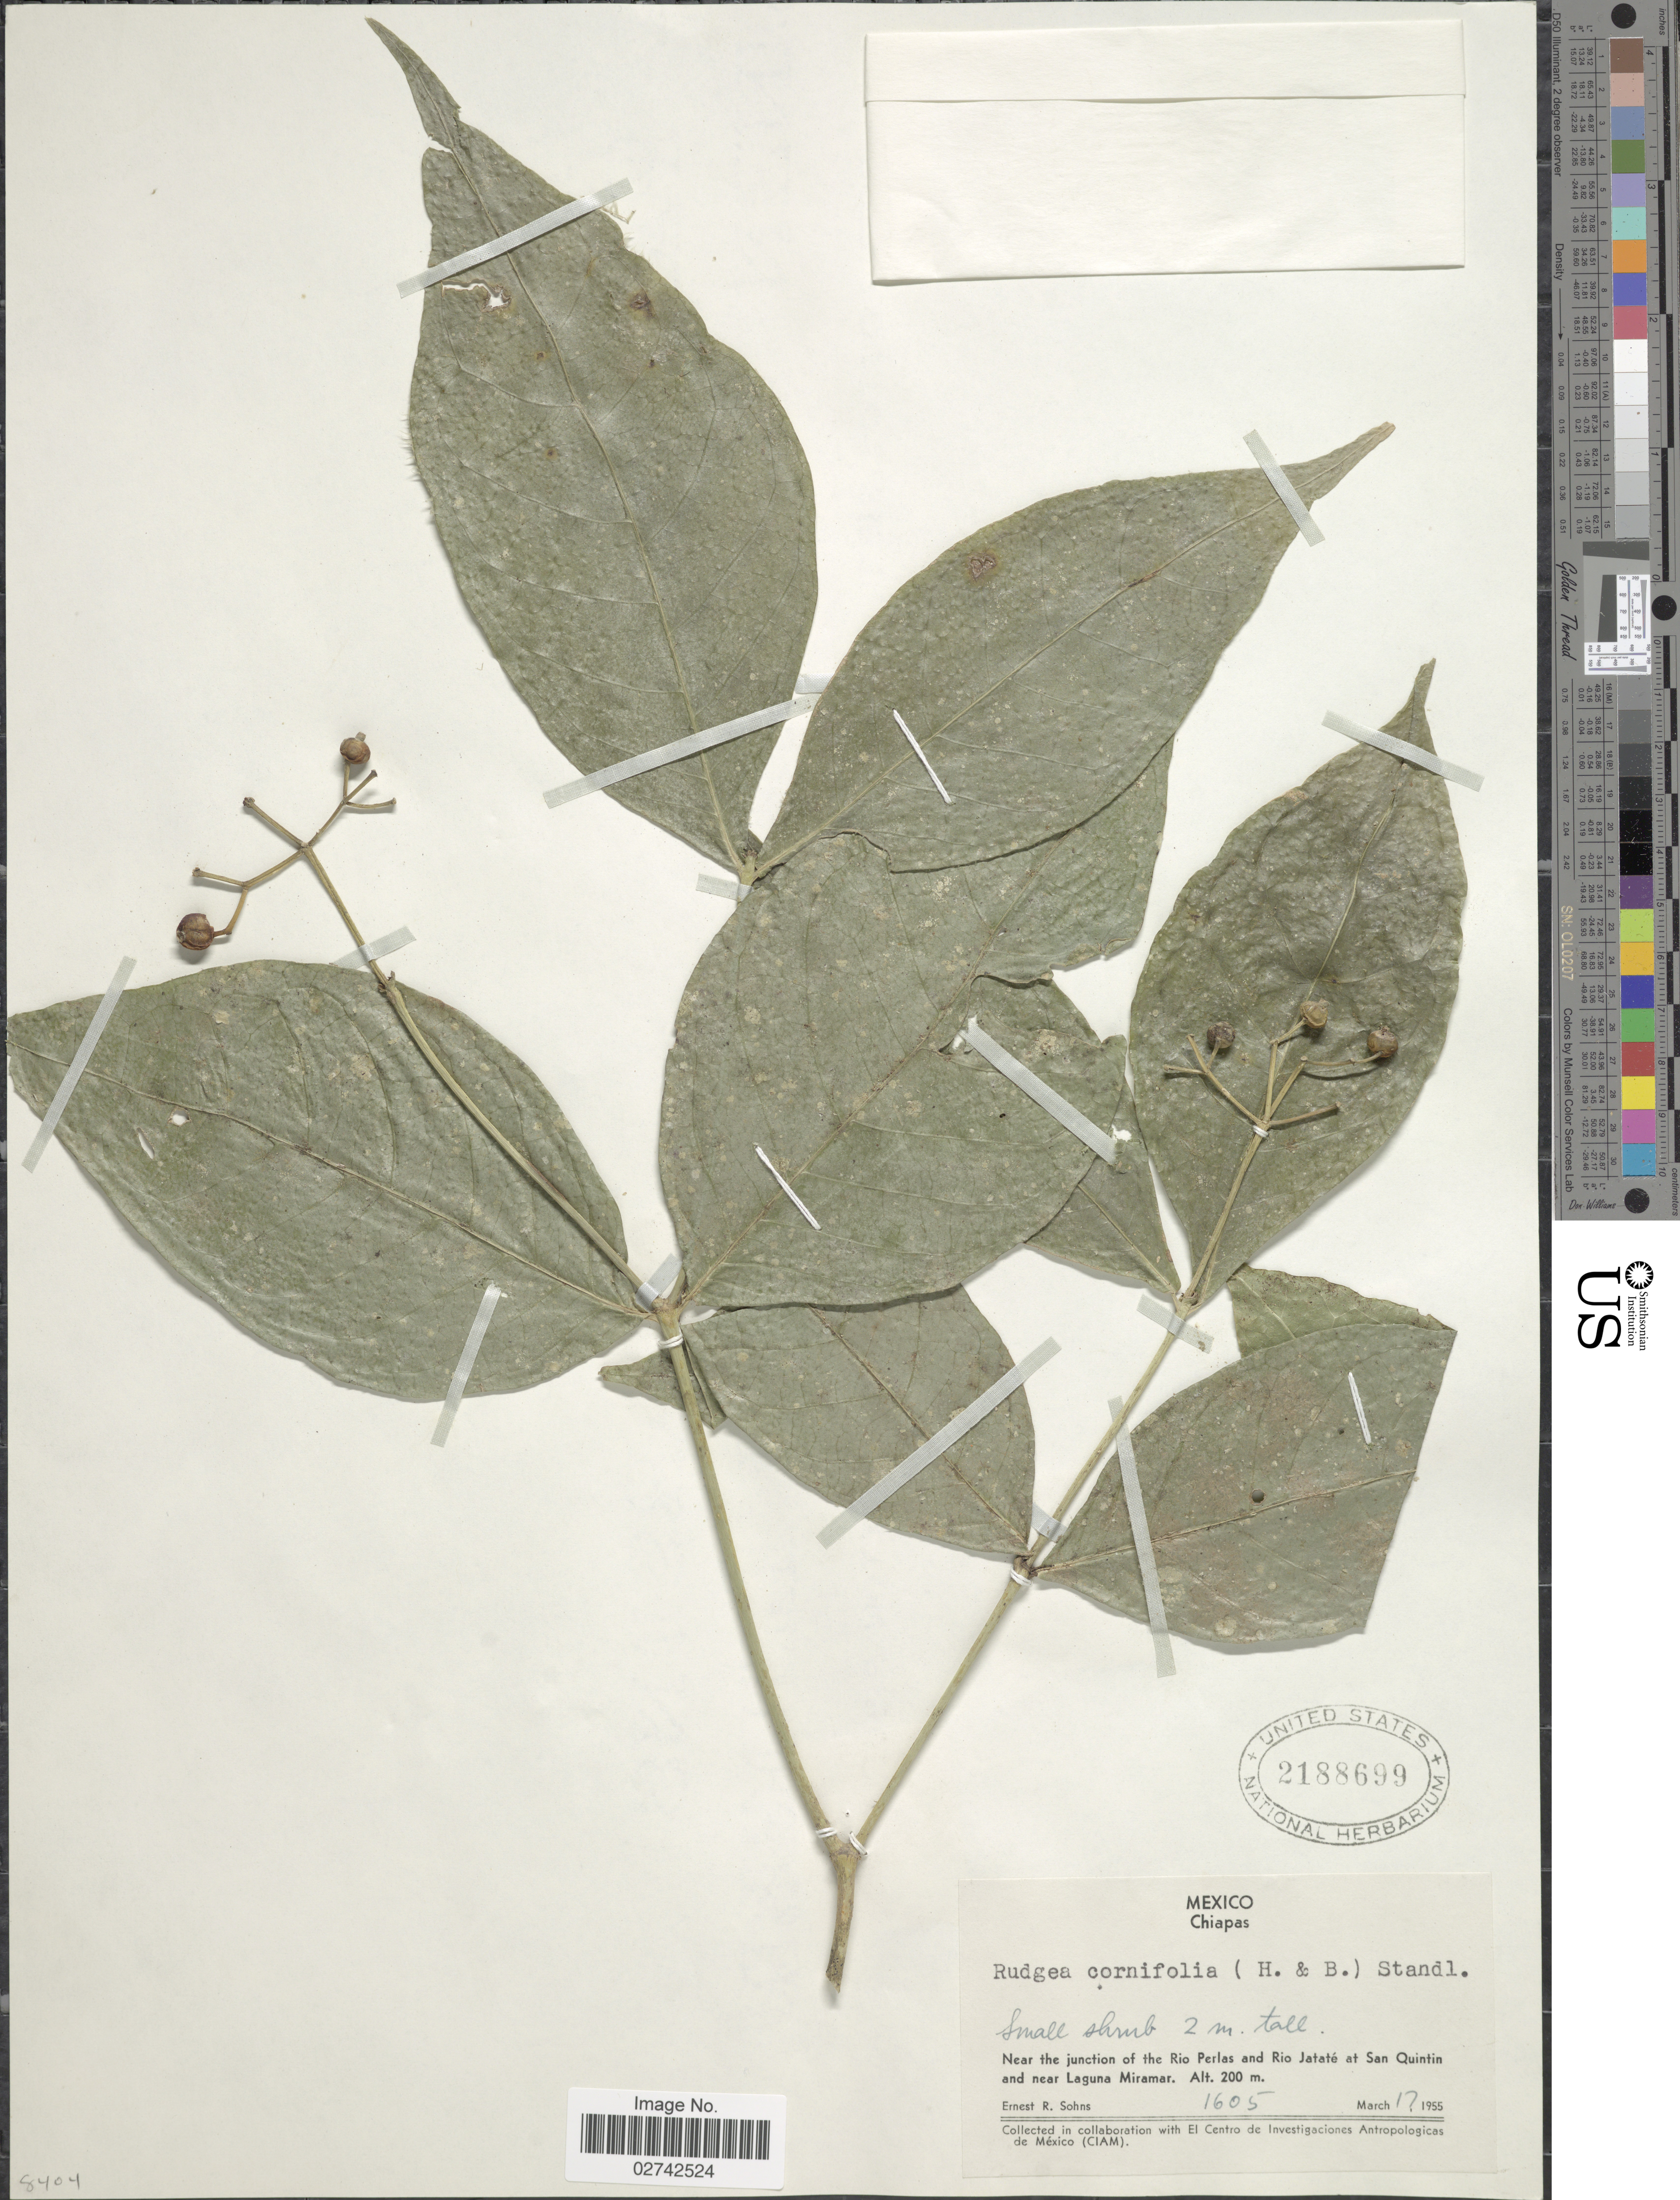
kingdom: Plantae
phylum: Tracheophyta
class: Magnoliopsida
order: Gentianales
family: Rubiaceae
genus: Rudgea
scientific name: Rudgea cornifolia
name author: (Kunth ex Roem. & Schult.) Standl.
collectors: E. R. Sohns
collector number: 1605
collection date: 1955-03-17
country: Mexico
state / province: Chiapas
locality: Near the junction of the Rio Perlas and Rio Jatate at San Quintin and near Laguna Miramar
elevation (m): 200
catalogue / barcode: US 2188699